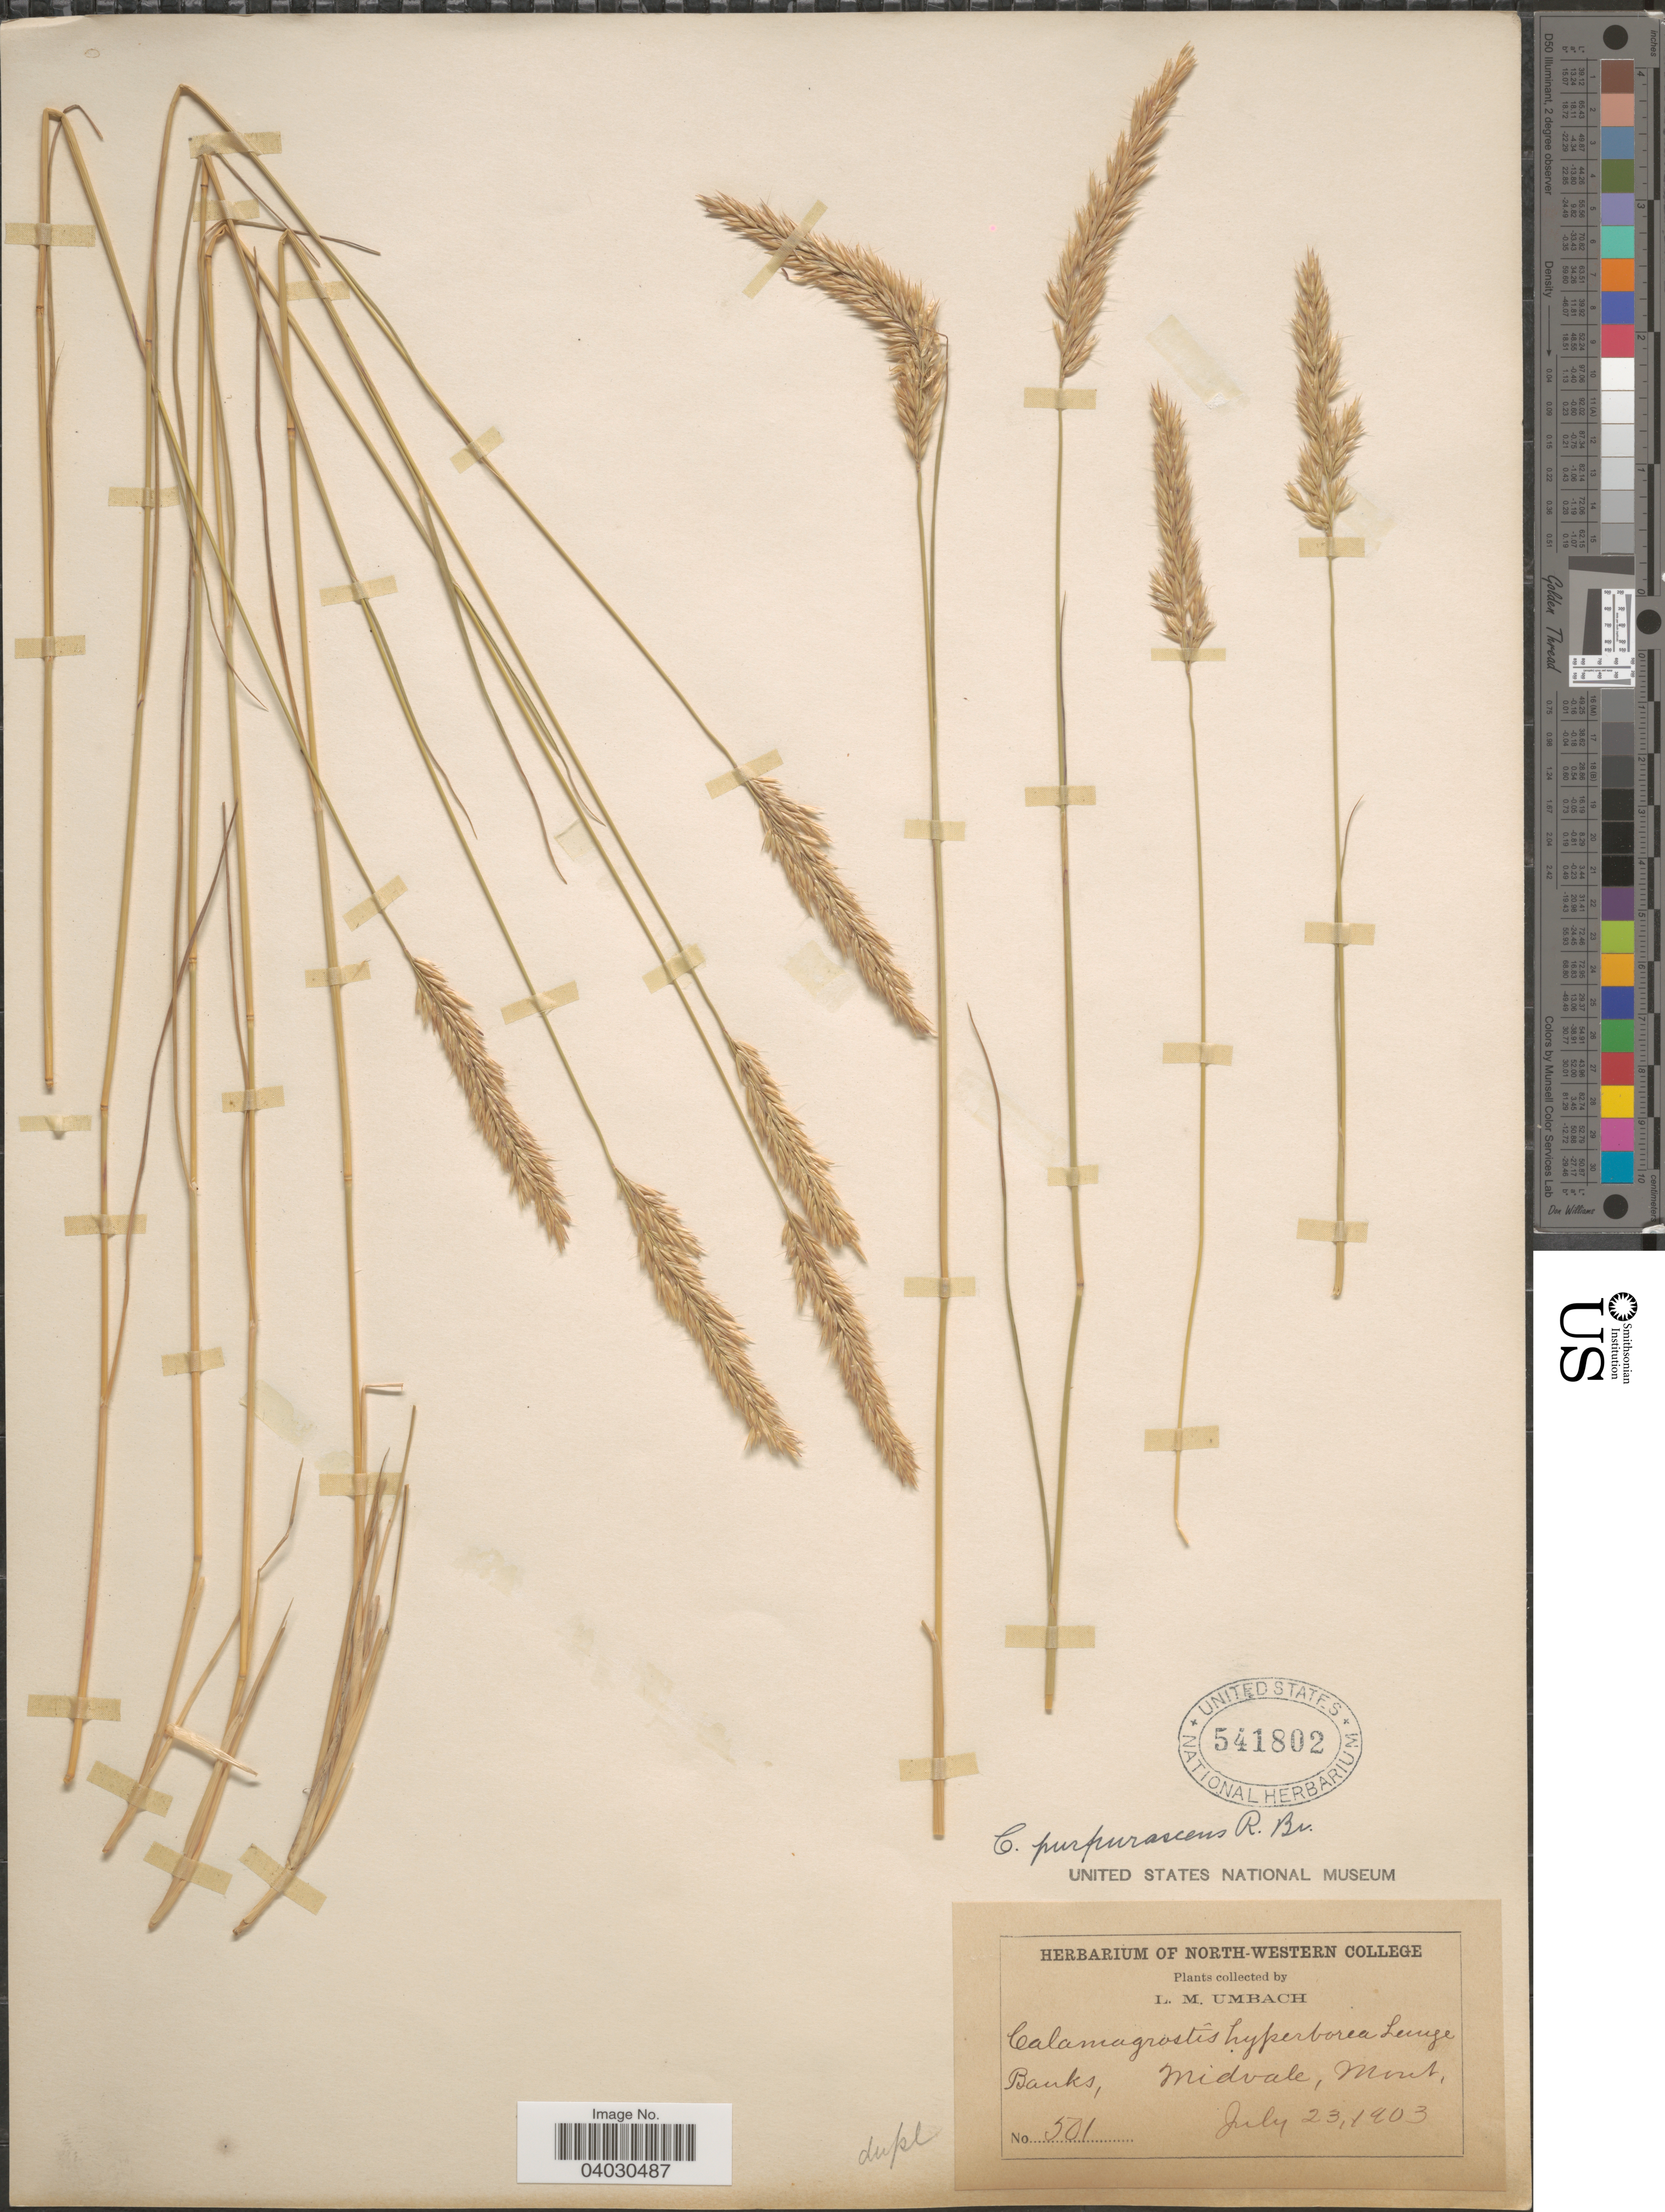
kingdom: Plantae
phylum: Tracheophyta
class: Liliopsida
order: Poales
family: Poaceae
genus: Calamagrostis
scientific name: Calamagrostis purpurascens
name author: R. Br.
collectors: L. M. Umbach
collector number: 501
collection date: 1903-07-23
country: United States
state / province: Montana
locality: Banks, Midvale.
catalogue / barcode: US 541802